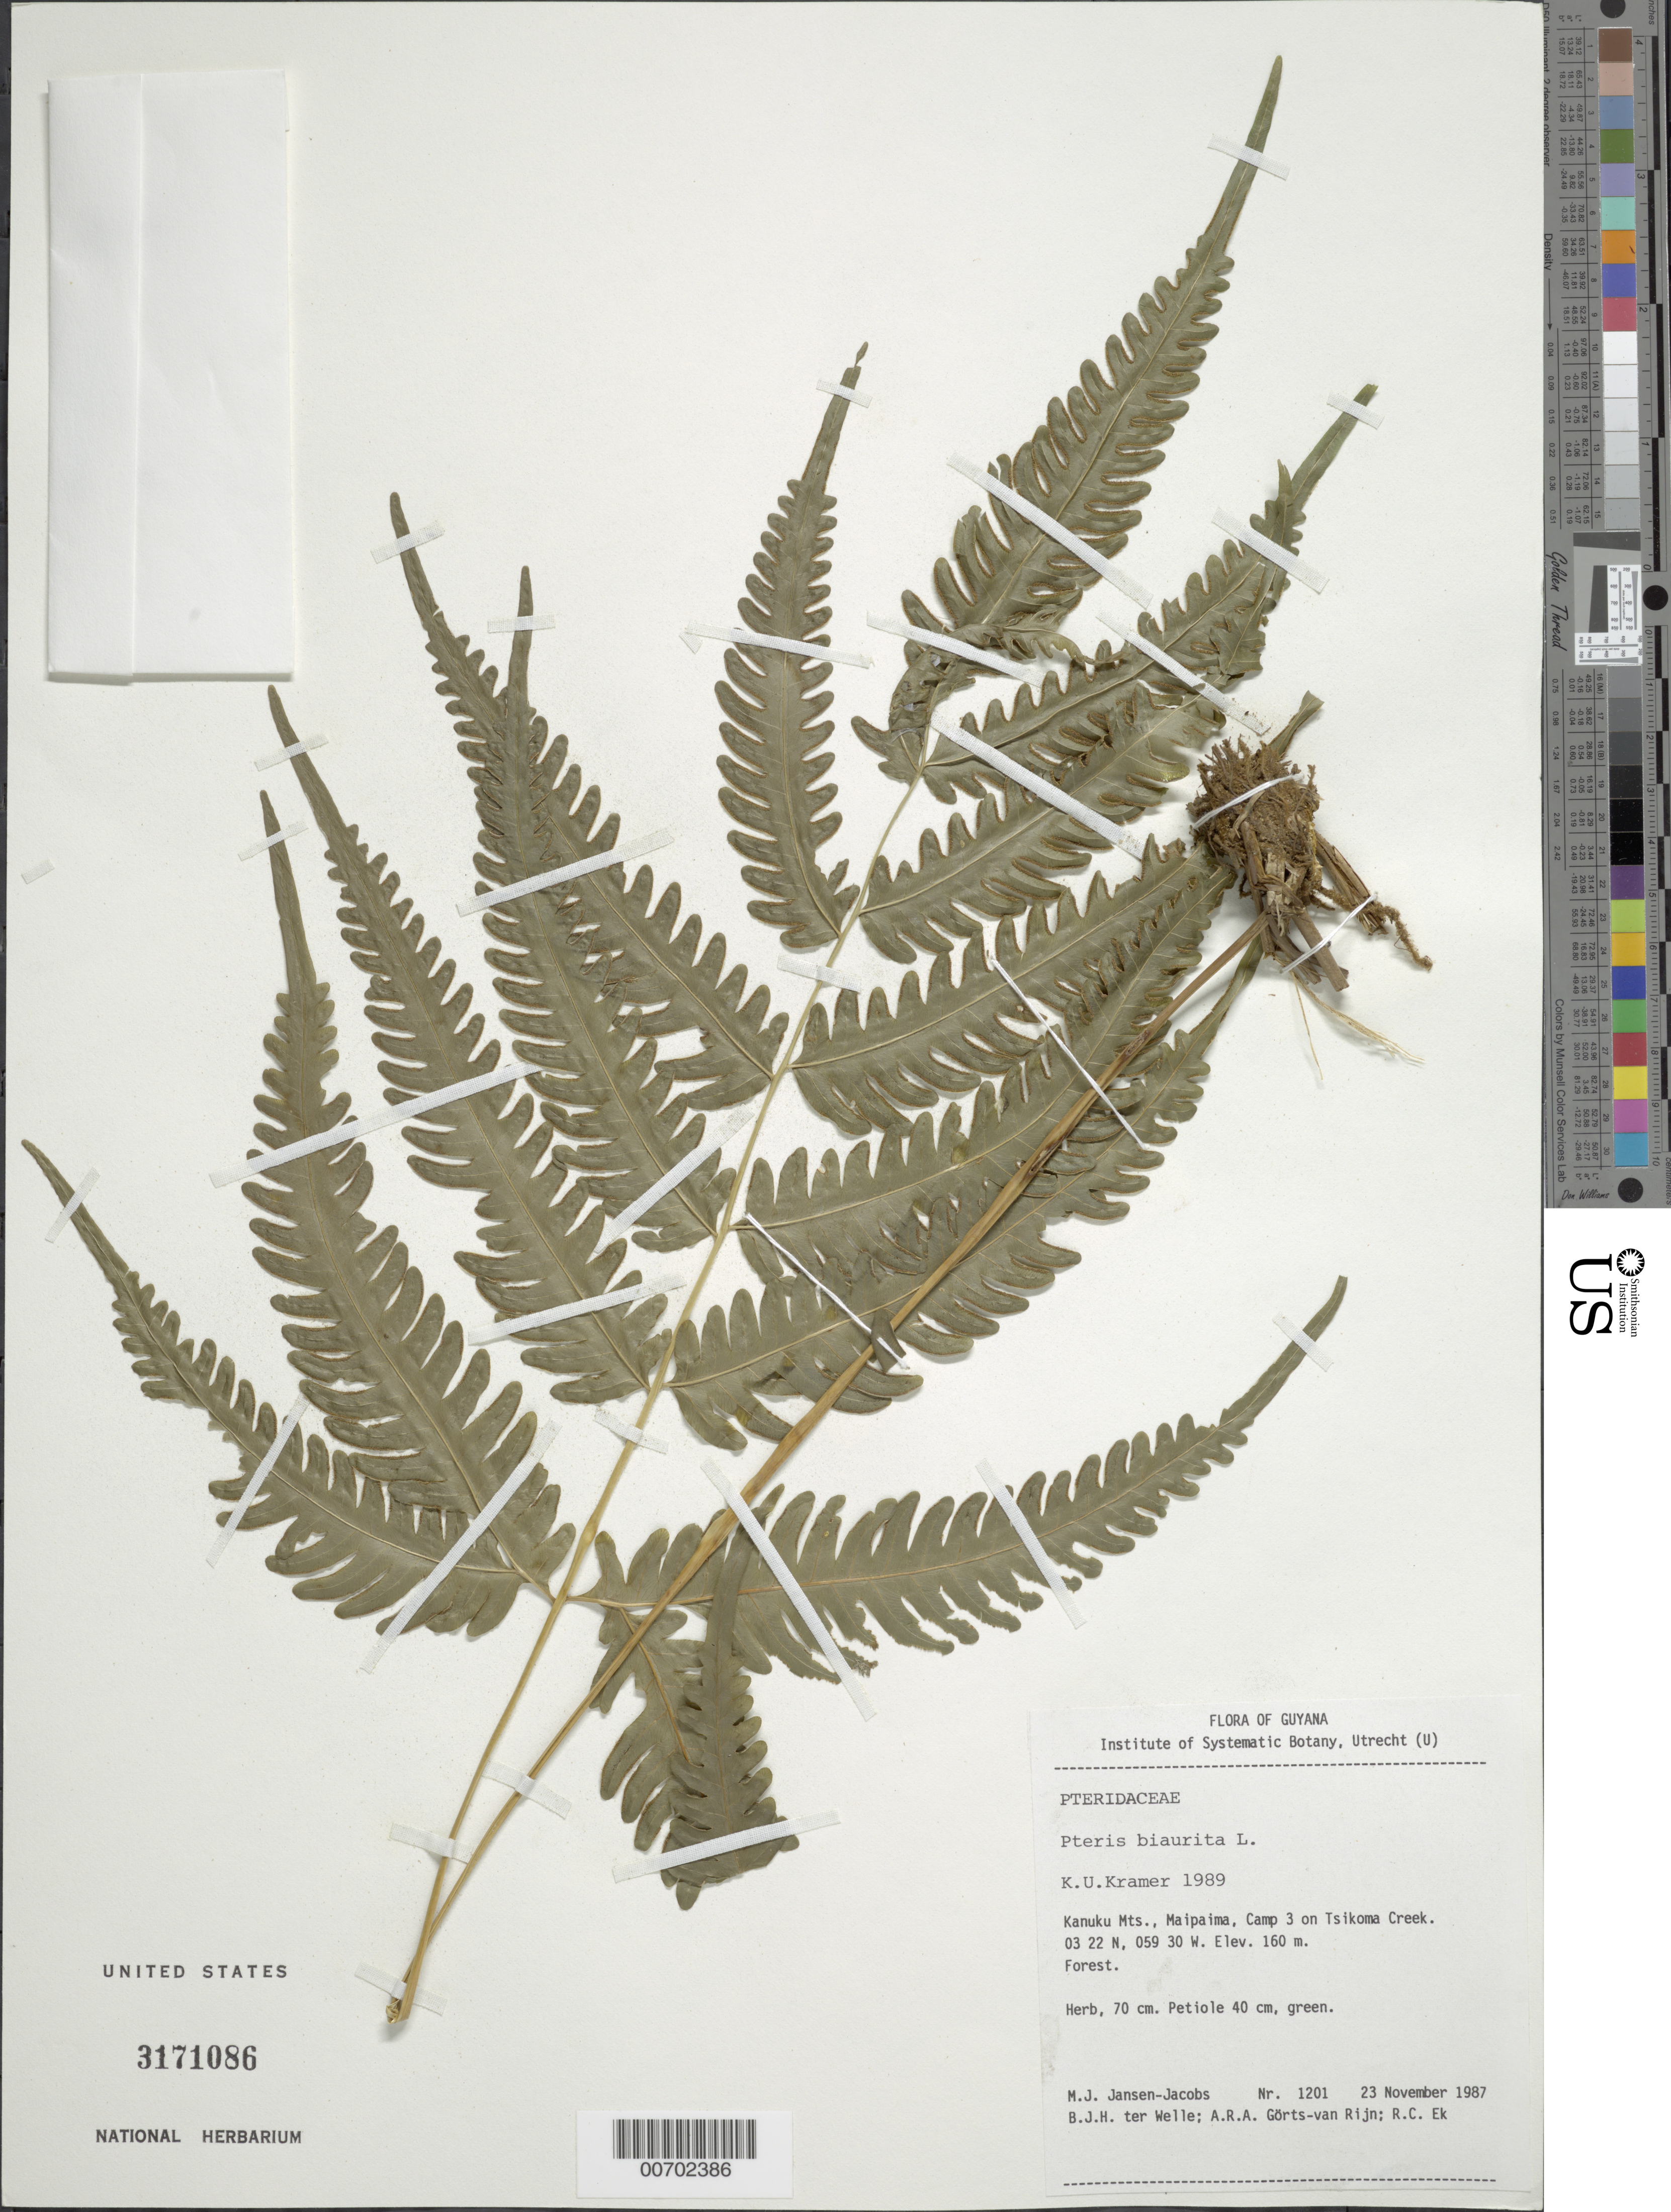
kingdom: Plantae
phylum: Tracheophyta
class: Polypodiopsida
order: Polypodiales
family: Pteridaceae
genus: Pteris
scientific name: Pteris biaurita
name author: L.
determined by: Kramer, K. U.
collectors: M. J. Jansen-Jacobs, B. Welle, A. .R. A. Görts-van Rijn & R. C. Ek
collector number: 1201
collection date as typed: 23-Nov-87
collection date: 1987-11-23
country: Guyana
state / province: U. Takutu-U. Essequibo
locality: Kanuku Mts., Maipaima, Camp 3 on Tsikoma Creek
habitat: Forest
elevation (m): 160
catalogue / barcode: US 3171086